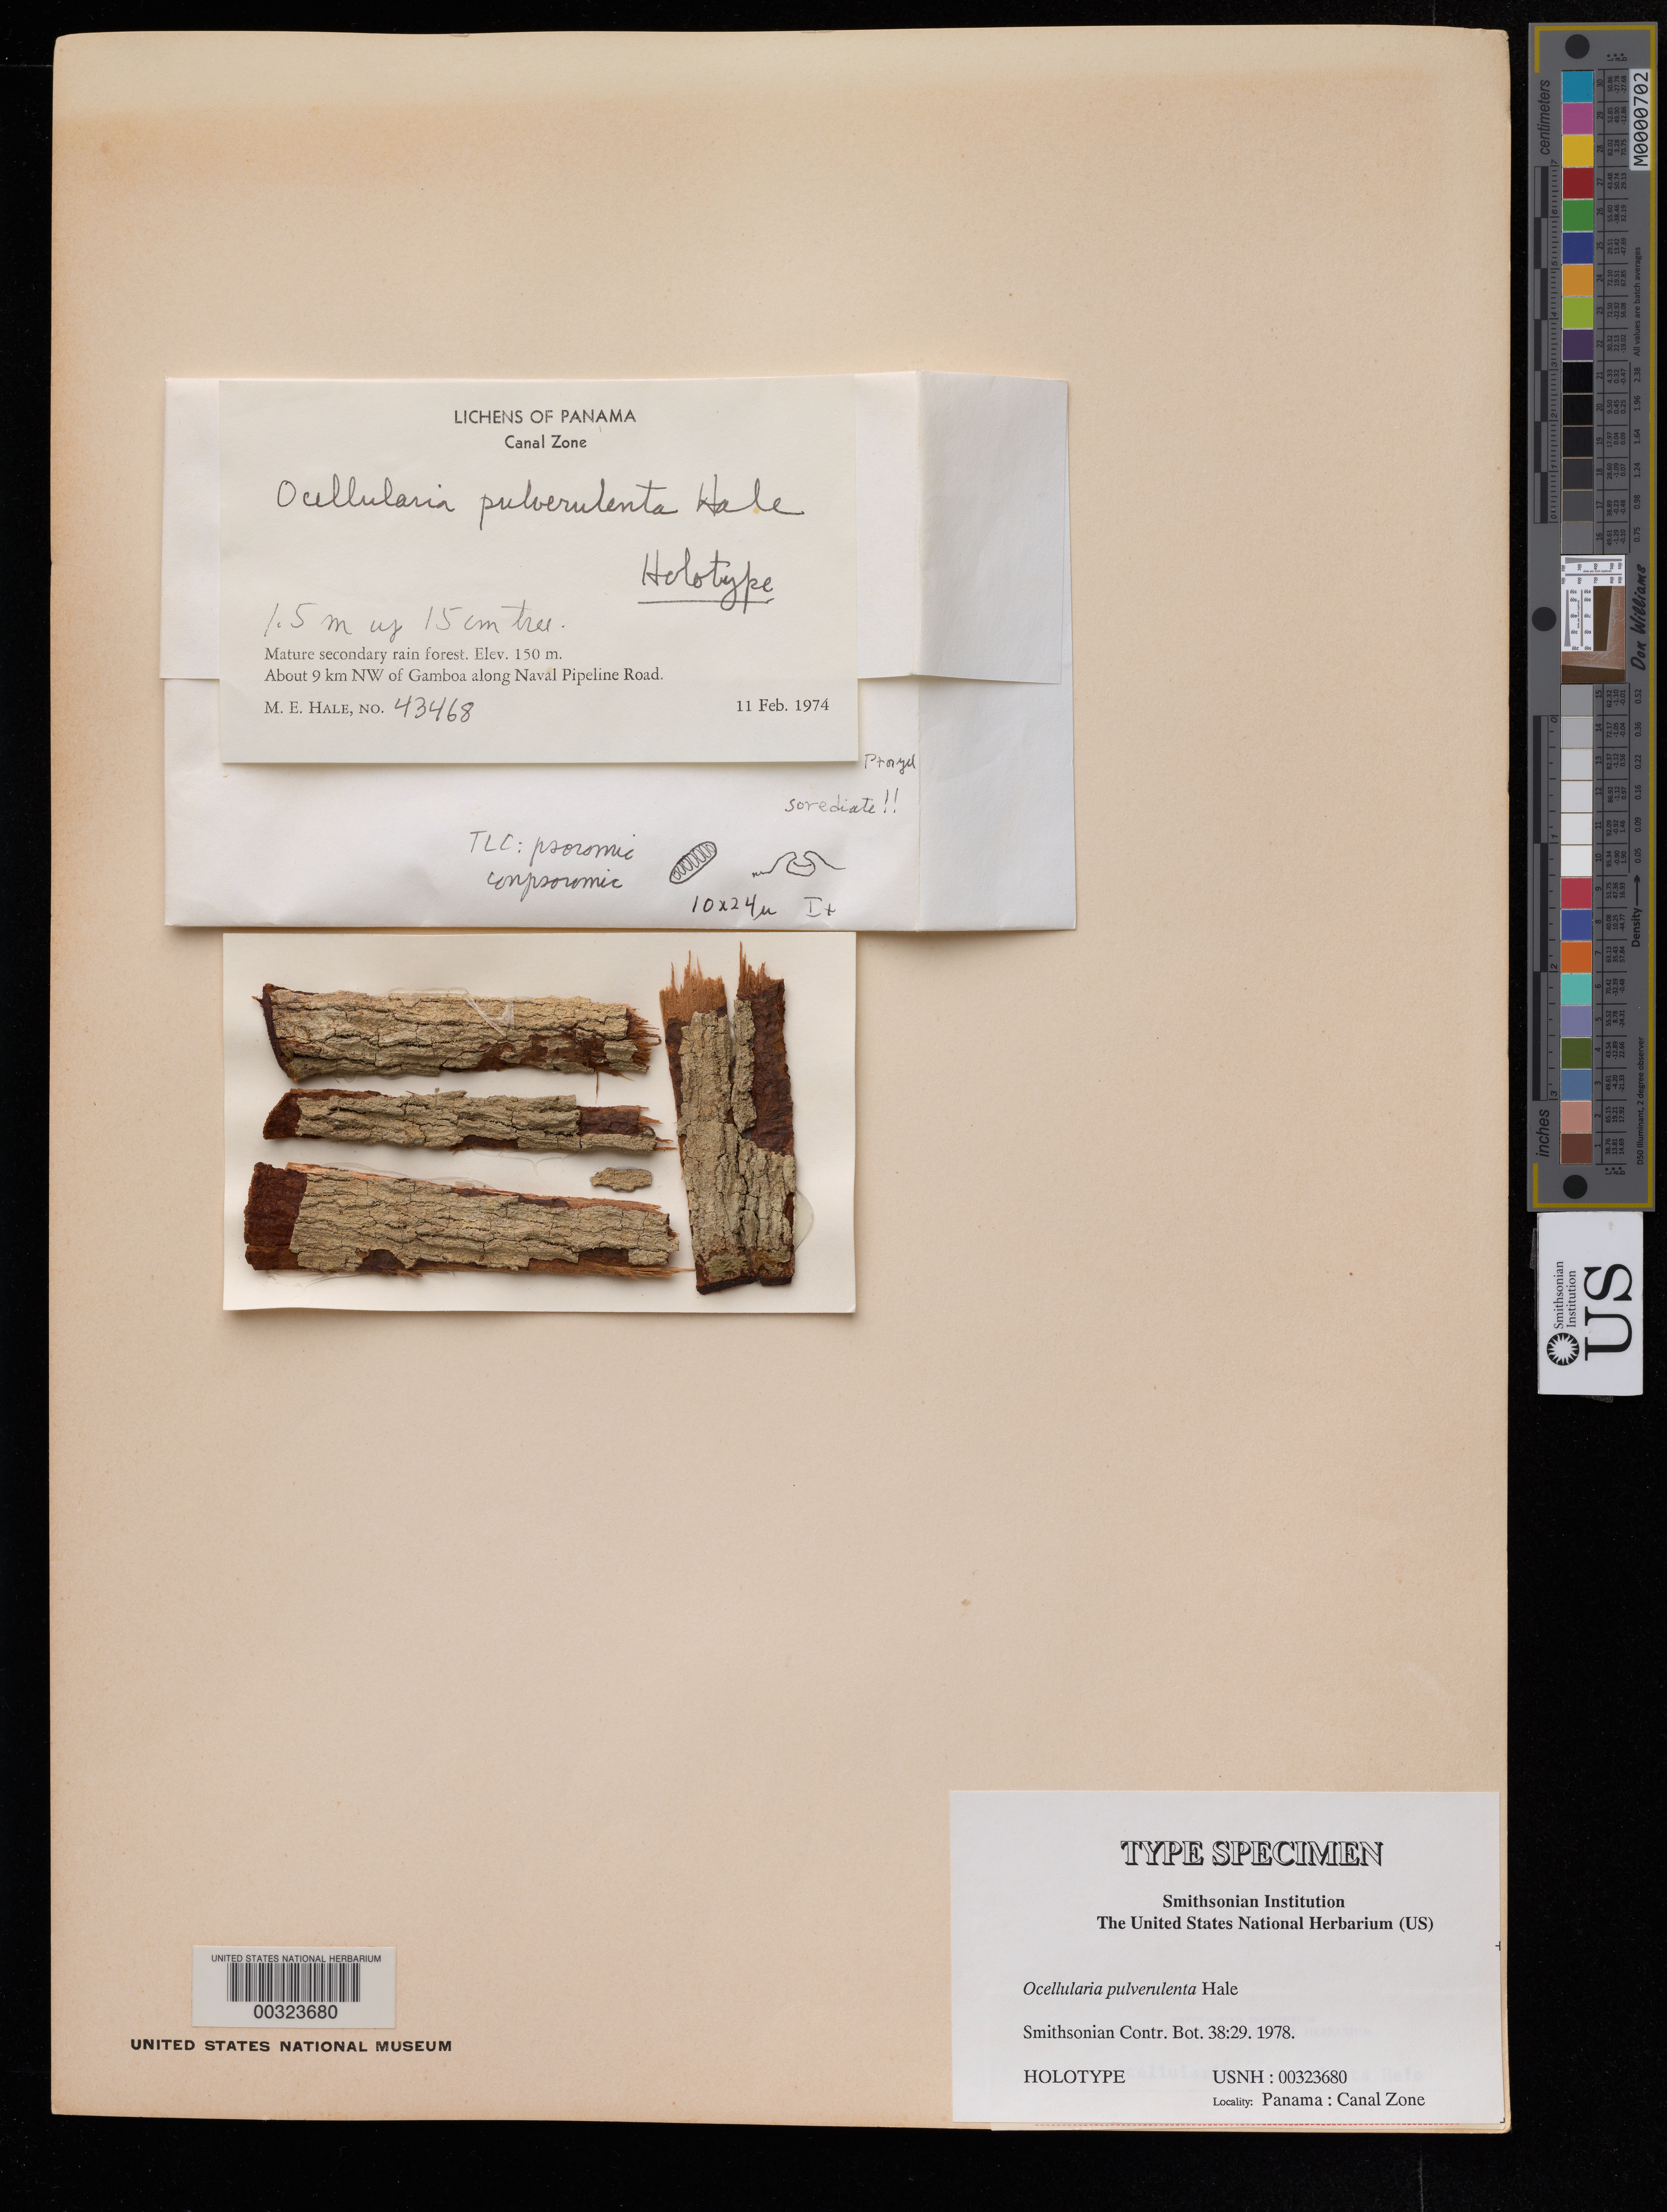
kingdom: Fungi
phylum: Ascomycota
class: Lecanoromycetes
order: Ostropales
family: Graphidaceae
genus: Ocellularia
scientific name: Ocellularia pulverulenta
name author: Hale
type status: Holotype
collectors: M. Hale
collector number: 43468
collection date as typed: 11 Feb 1974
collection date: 1974-02-11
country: Panama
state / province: Colón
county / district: Canal Zone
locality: Ca. 9 km NW of Gamboa along Naval Pipeline Road.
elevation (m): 150